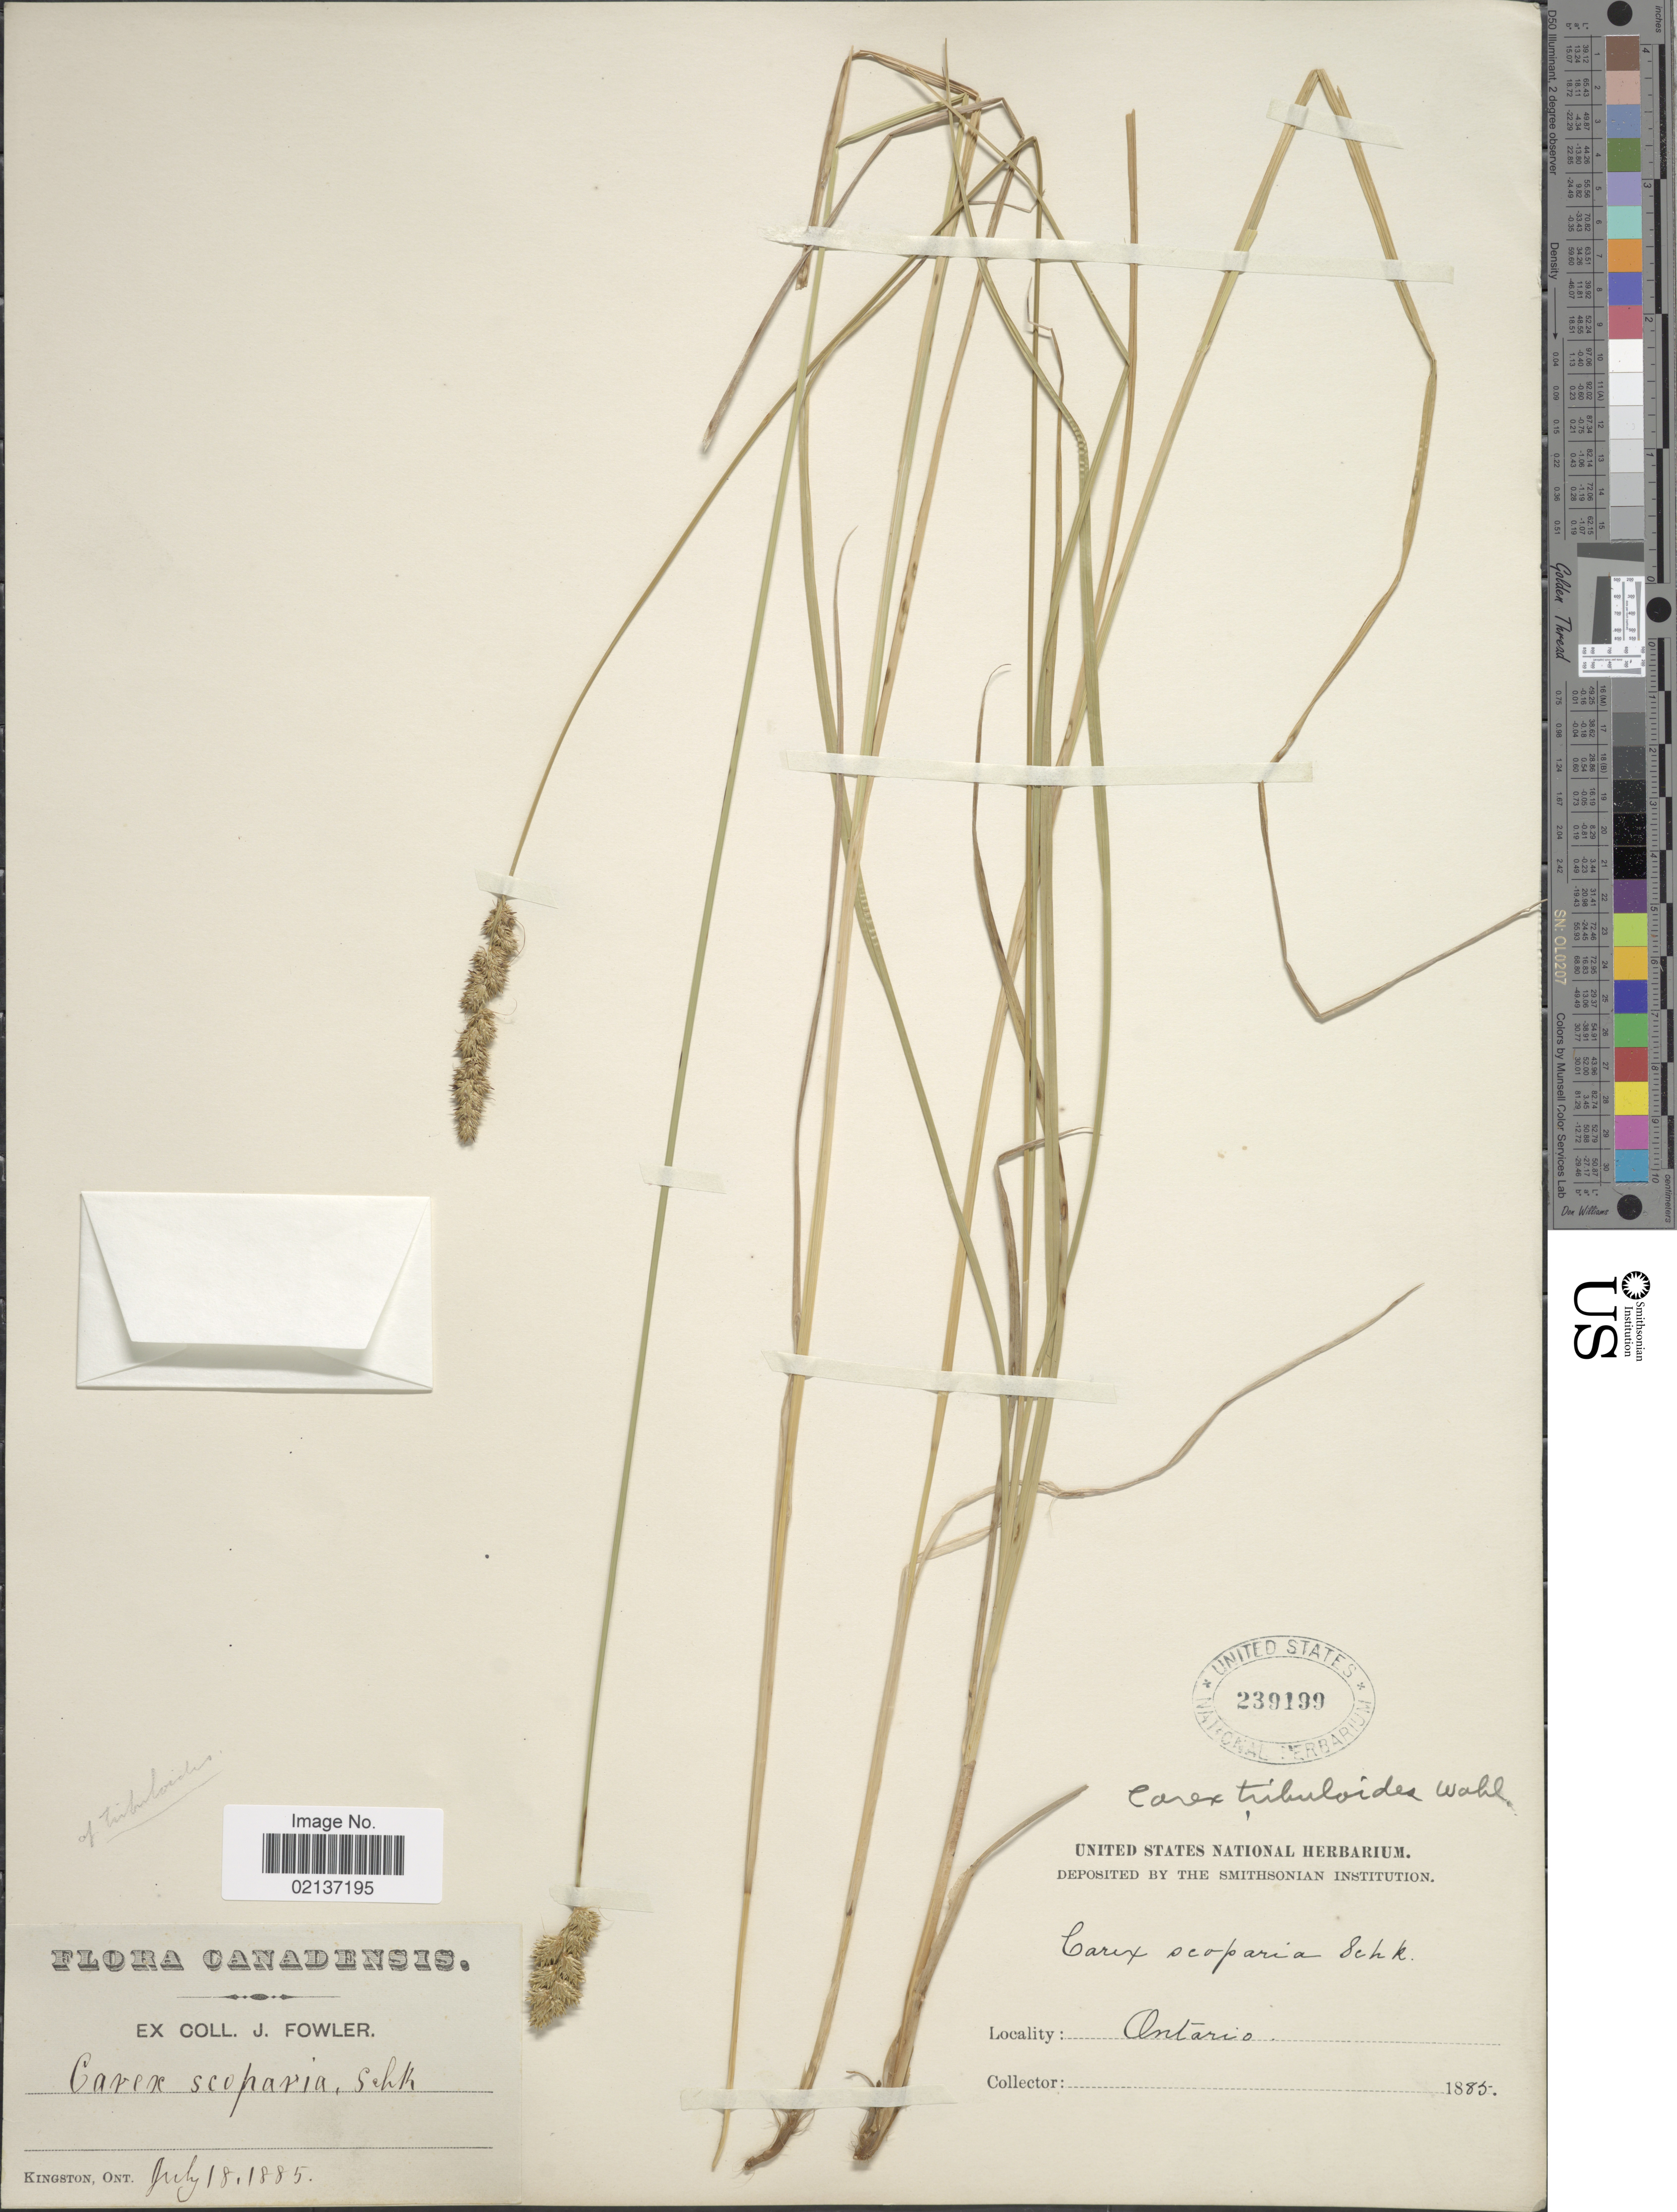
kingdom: Plantae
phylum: Tracheophyta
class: Liliopsida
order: Poales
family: Cyperaceae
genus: Carex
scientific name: Carex tribuloides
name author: Wahlenb.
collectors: J. P. Fowler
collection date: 1885-07-18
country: Canada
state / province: Ontario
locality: Kingston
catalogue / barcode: US 239199